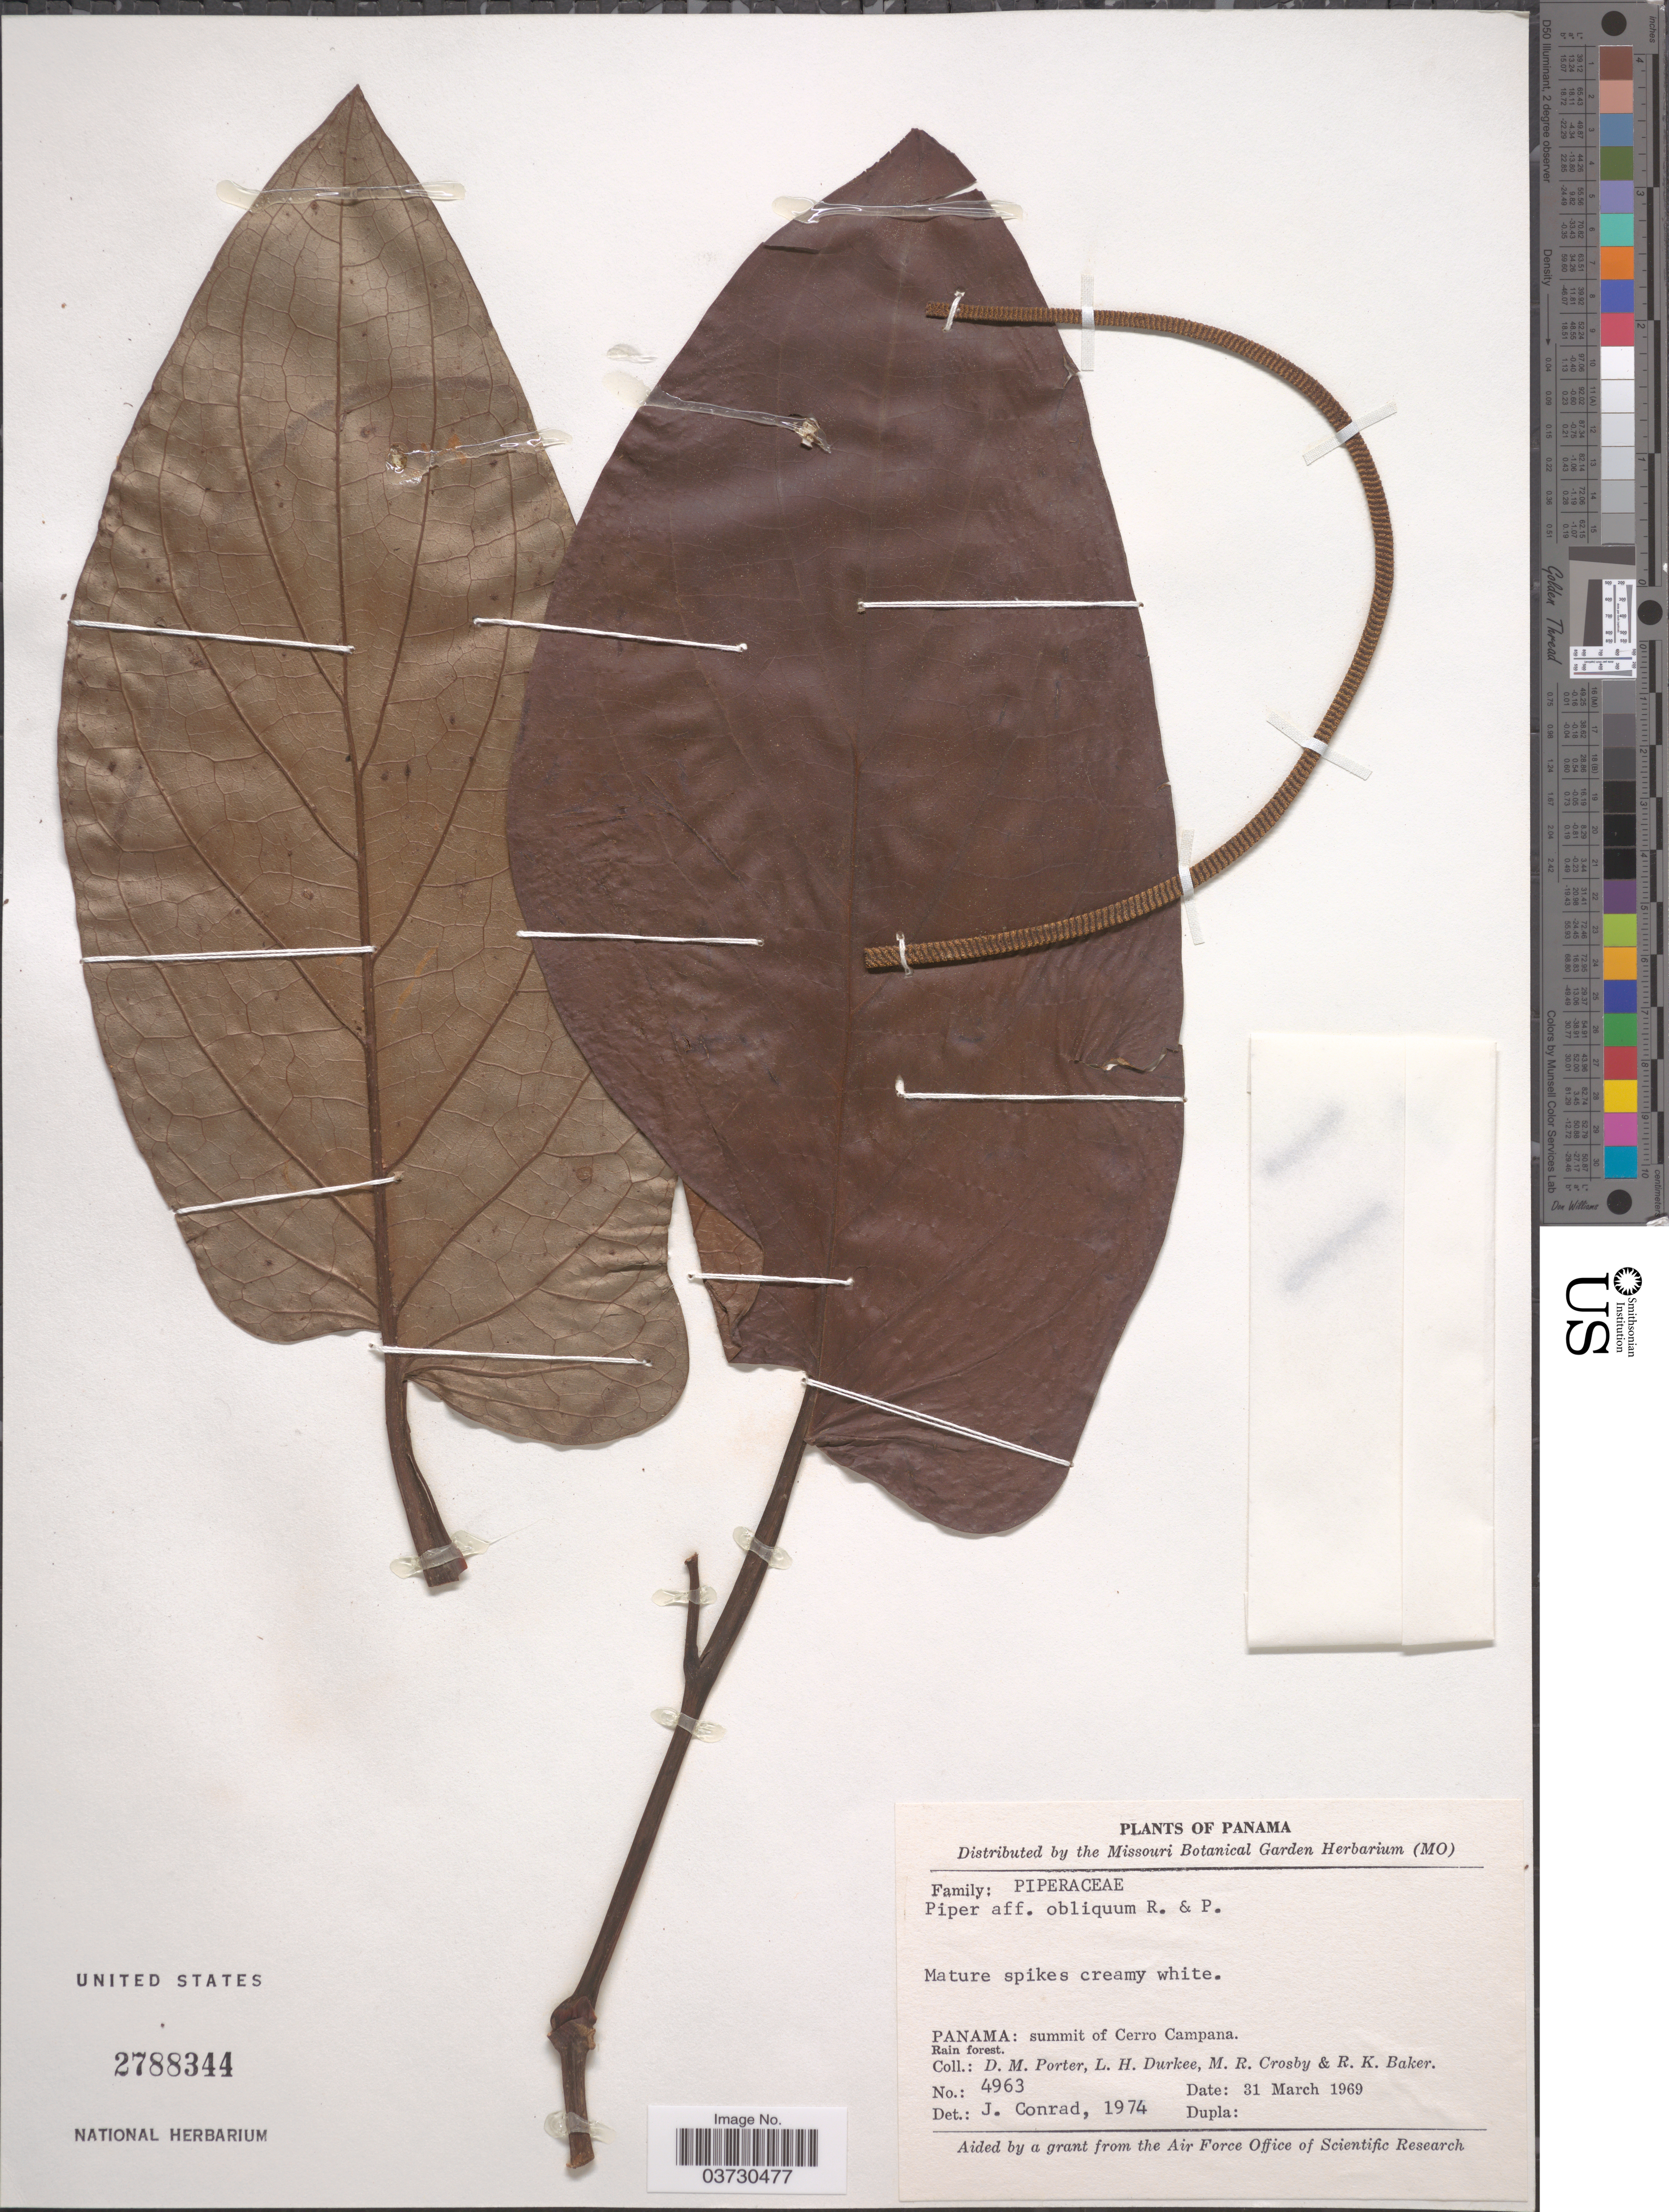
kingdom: Plantae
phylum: Tracheophyta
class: Magnoliopsida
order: Piperales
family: Piperaceae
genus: Piper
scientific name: Piper obliquum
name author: Ruiz & Pav.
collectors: D. Porter, L. H. Durkee, M. R. Crosby & R. K. Baker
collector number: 4963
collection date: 1969-03-31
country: Panama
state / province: Panamá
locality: Summit of Cerro Campana.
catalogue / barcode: US 2788344